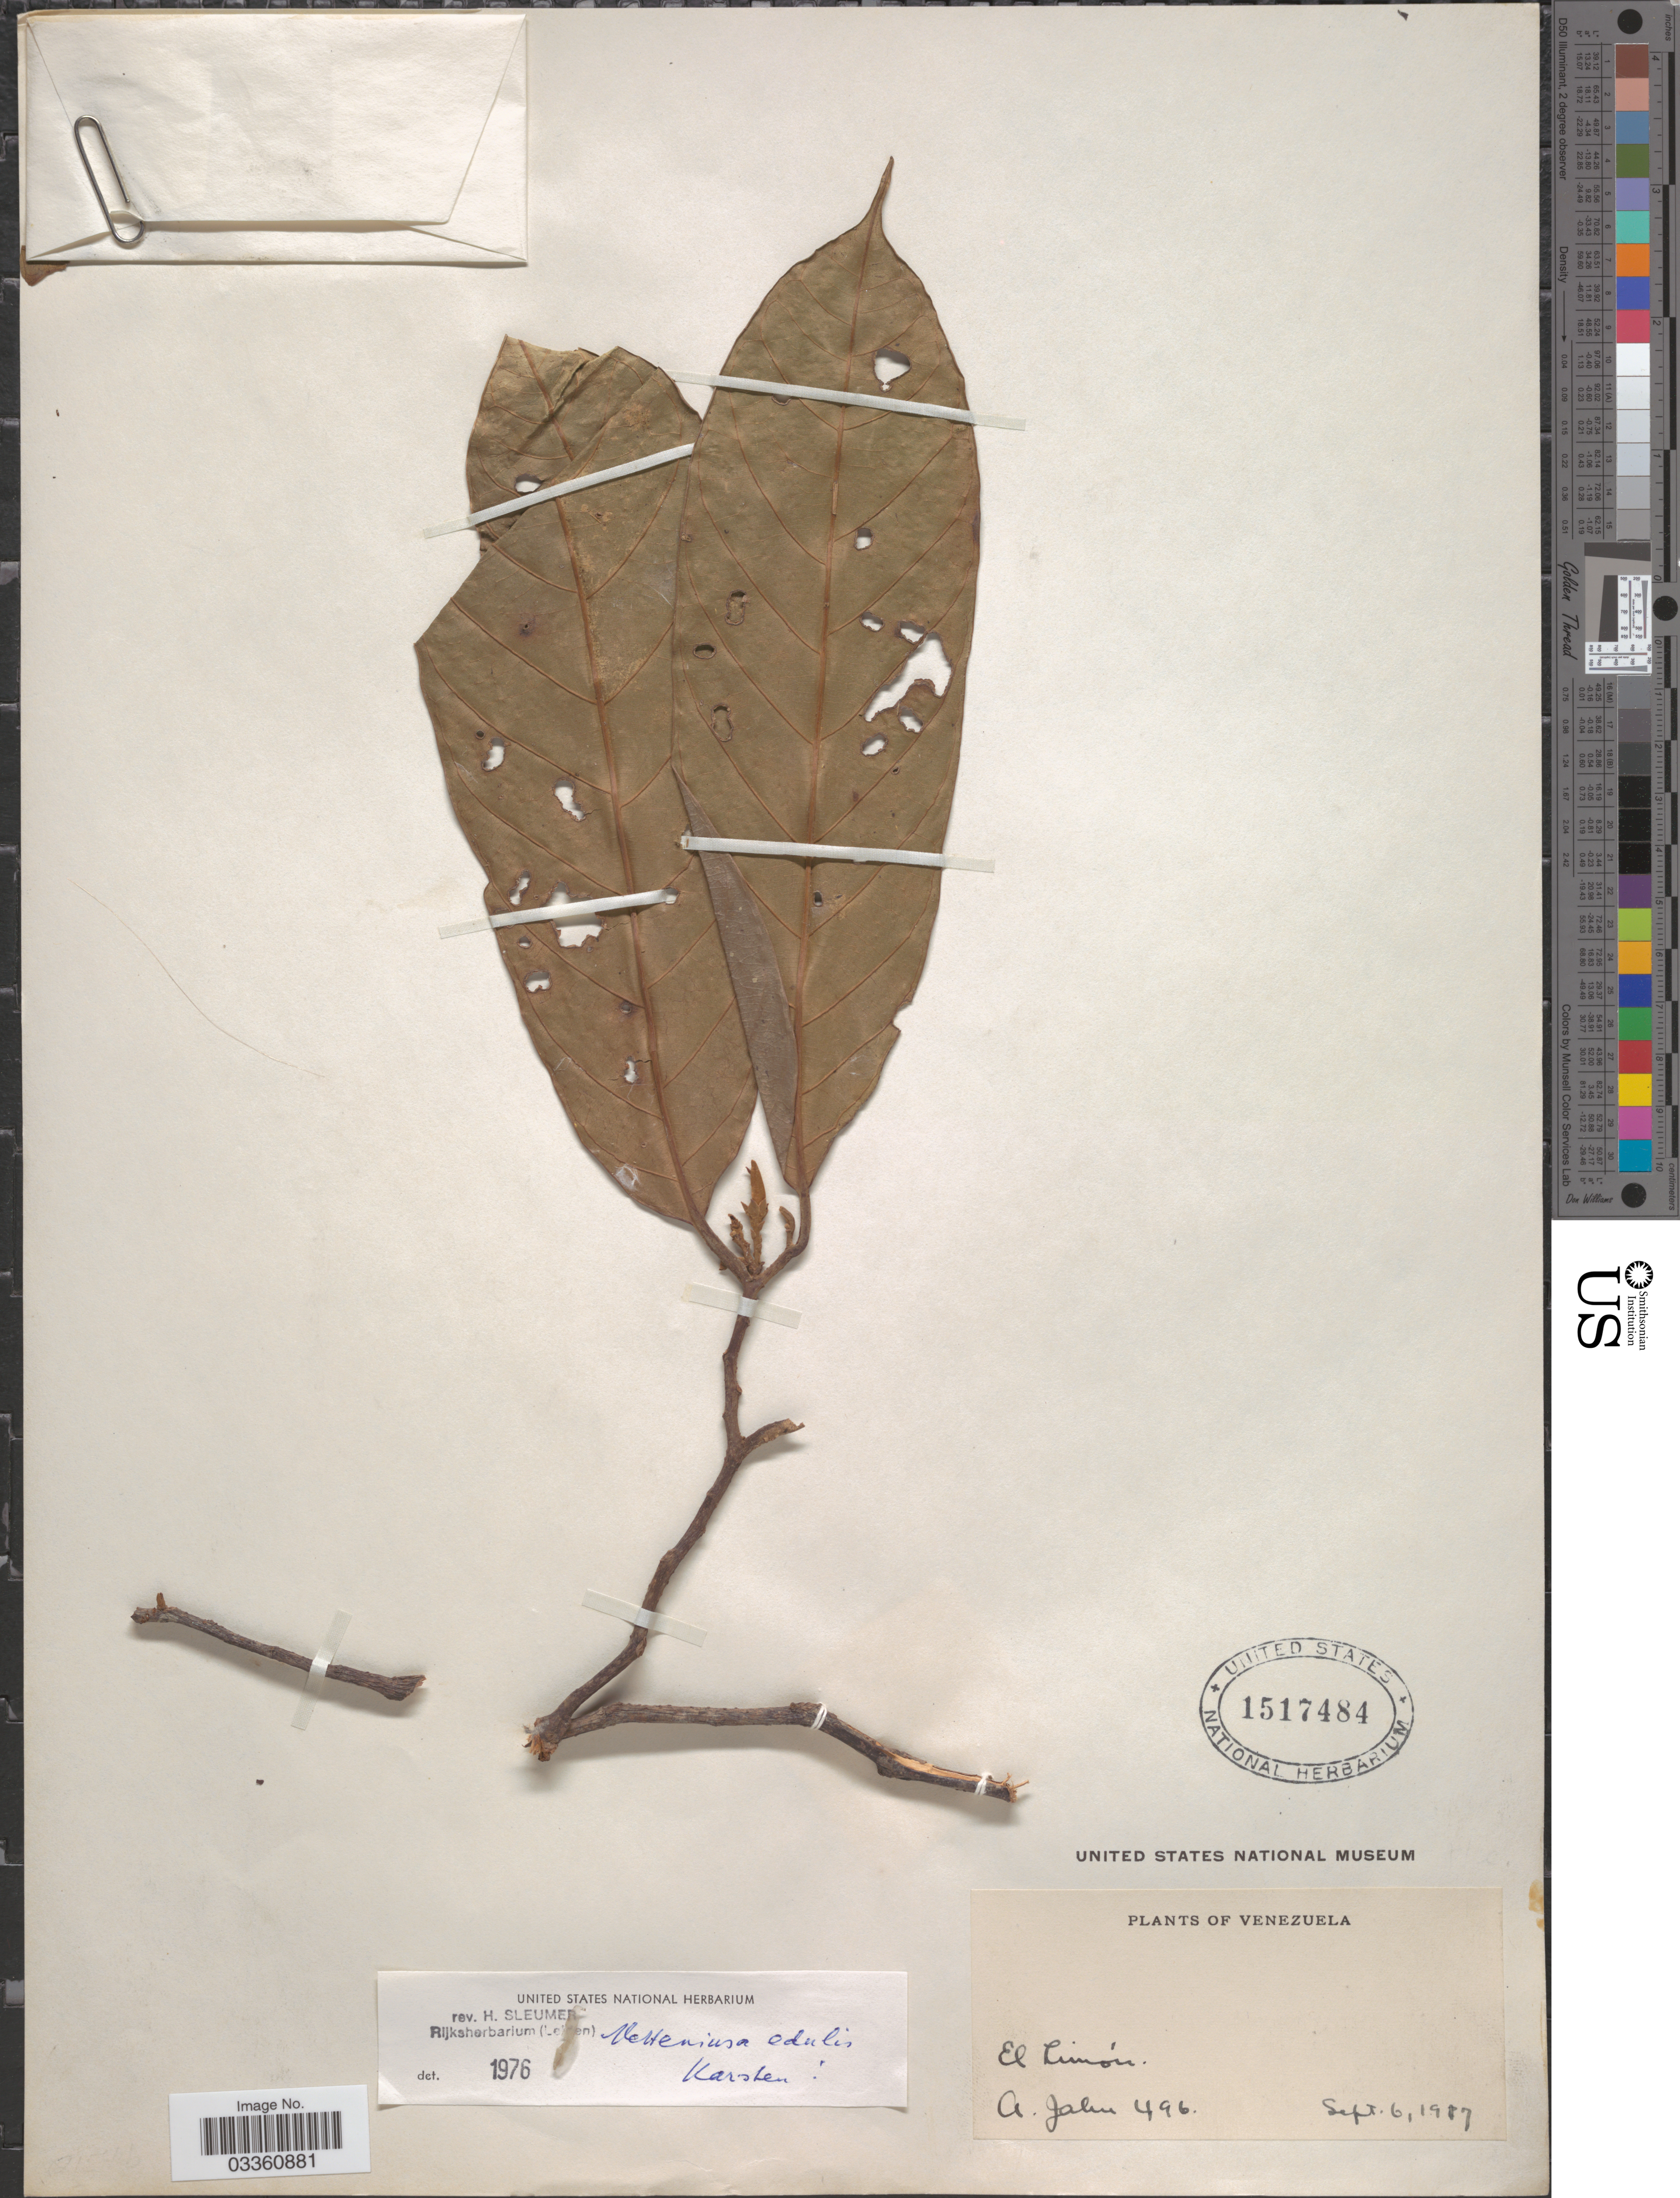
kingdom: Plantae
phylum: Tracheophyta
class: Magnoliopsida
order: Metteniusales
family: Metteniusaceae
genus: Metteniusa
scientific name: Metteniusa edulis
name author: H. Karst.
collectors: A. Jahn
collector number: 496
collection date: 1987-09-06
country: Venezuela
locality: El Limón.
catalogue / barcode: US 1517484